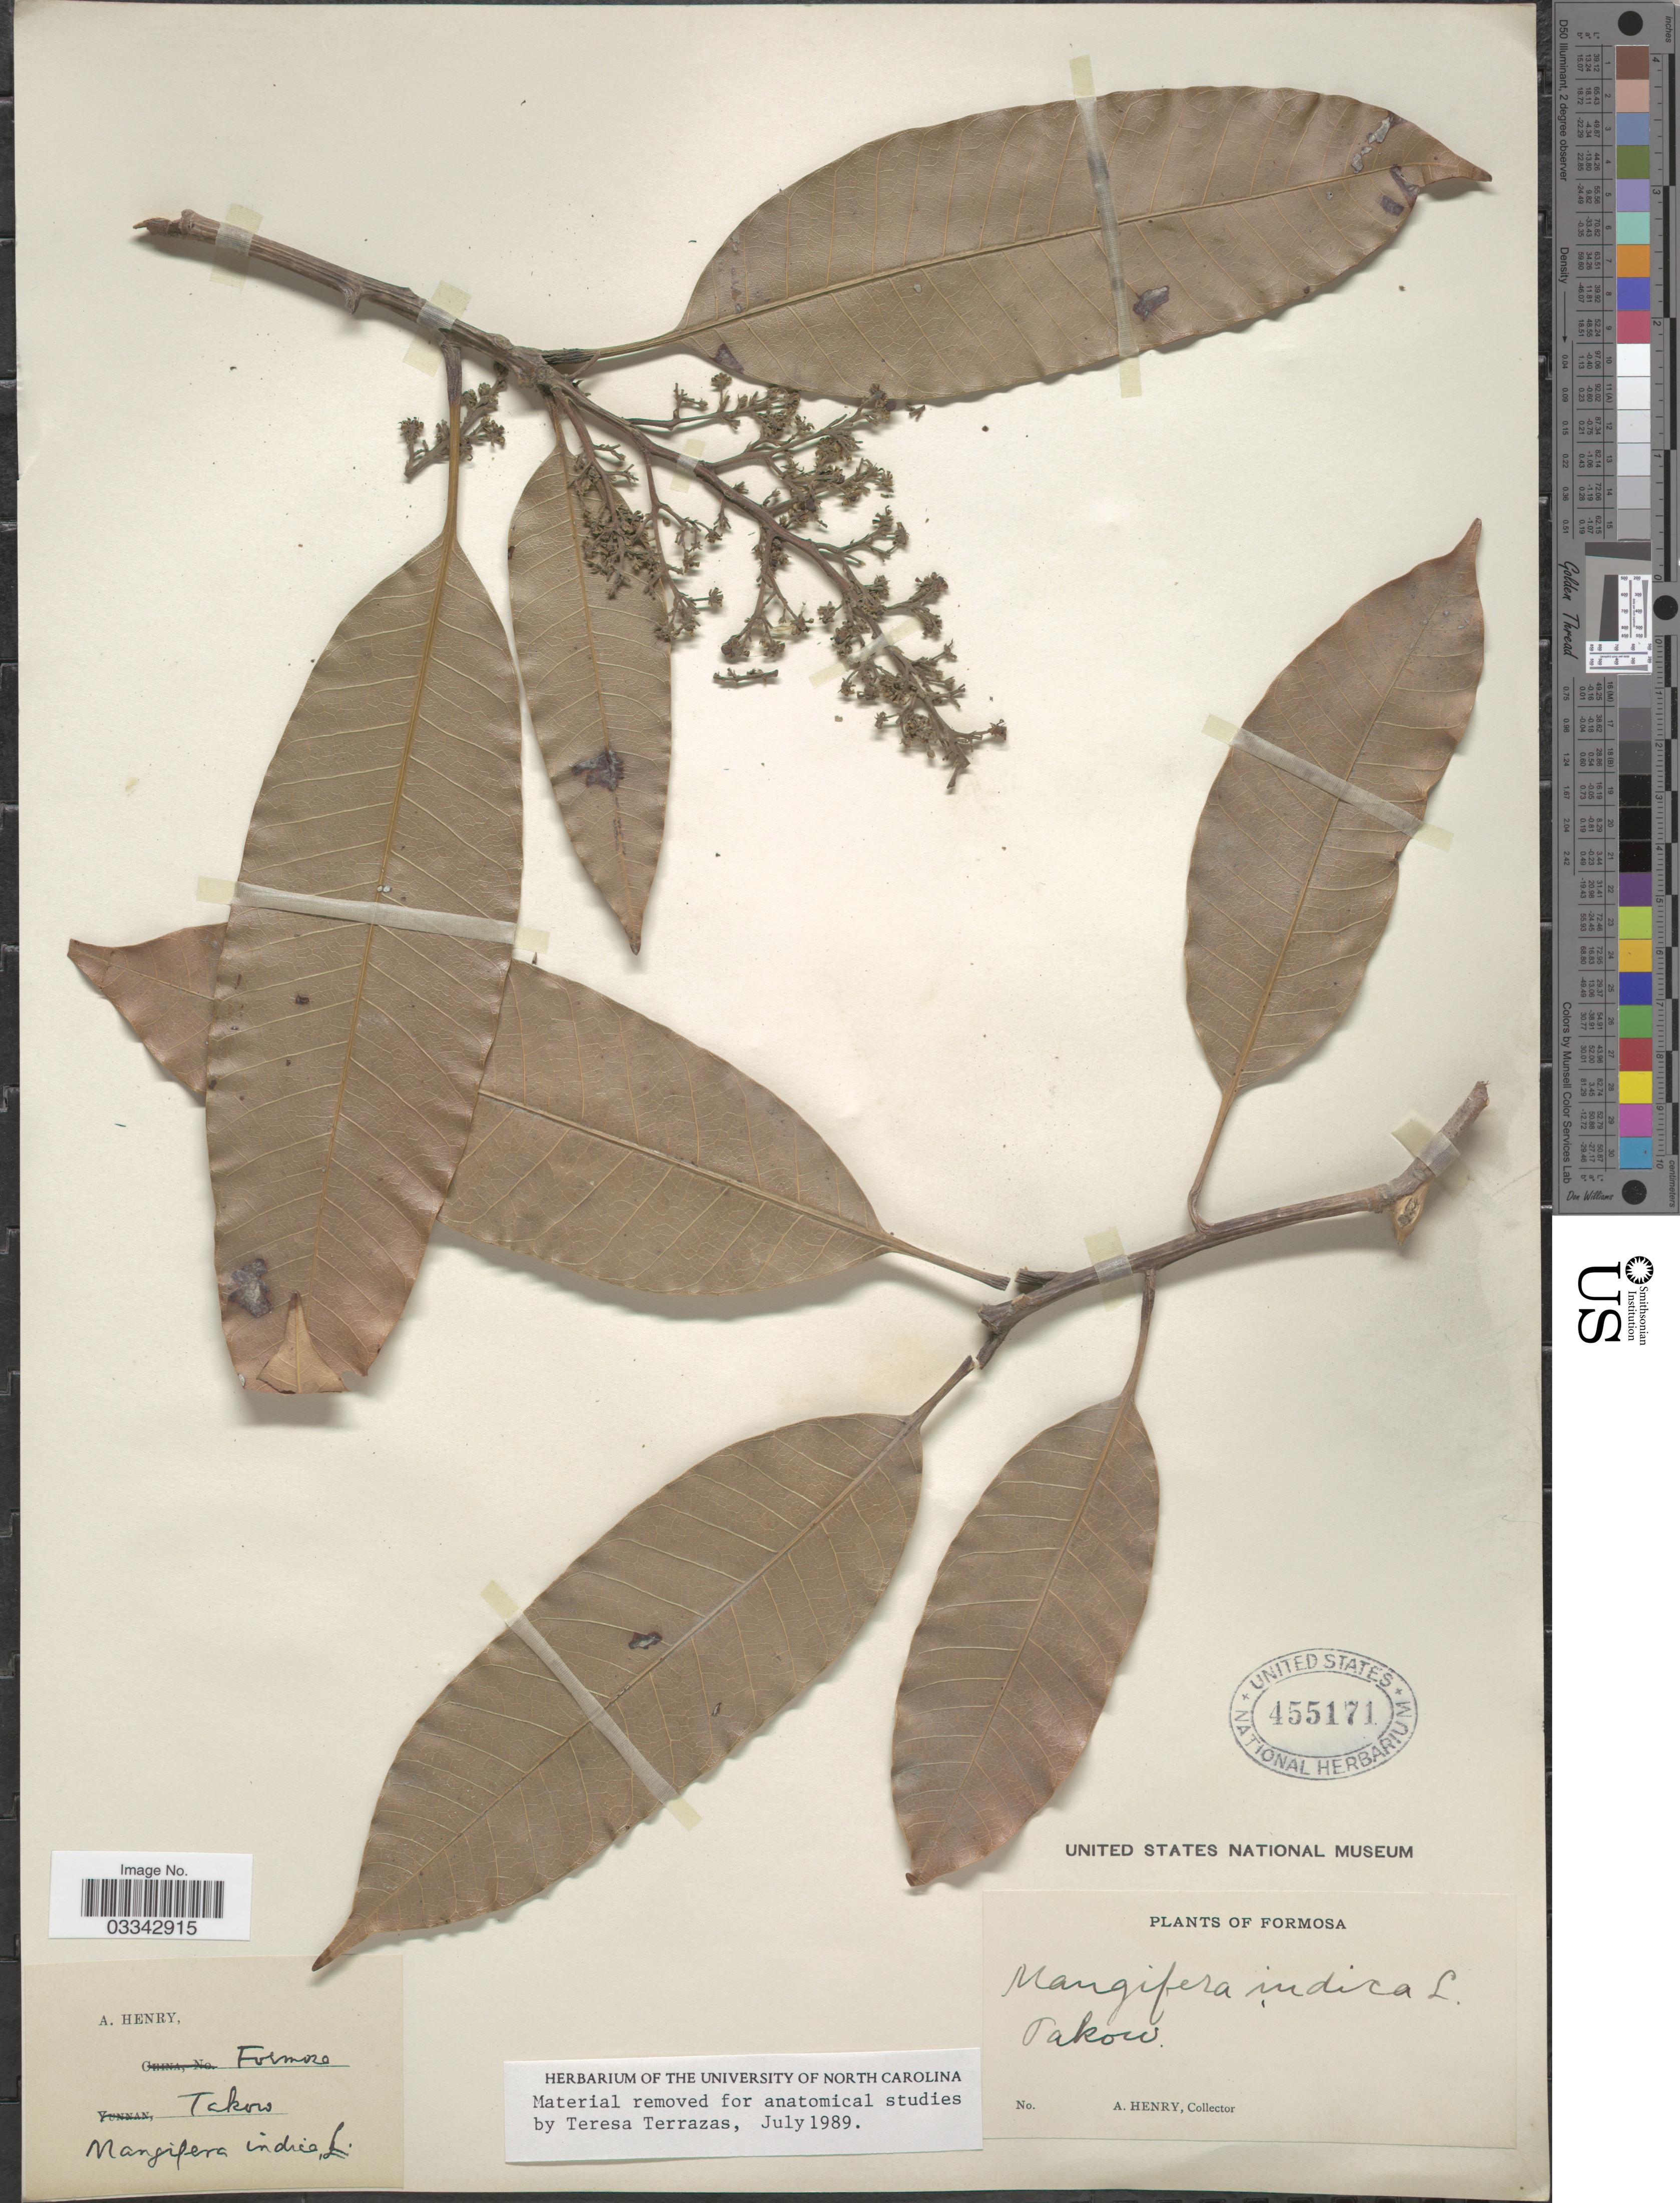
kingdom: Plantae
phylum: Tracheophyta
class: Magnoliopsida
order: Sapindales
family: Anacardiaceae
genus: Mangifera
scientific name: Mangifera indica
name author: L.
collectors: A. Henry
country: Taiwan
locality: Formosa. Takow.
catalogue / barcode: US 455171